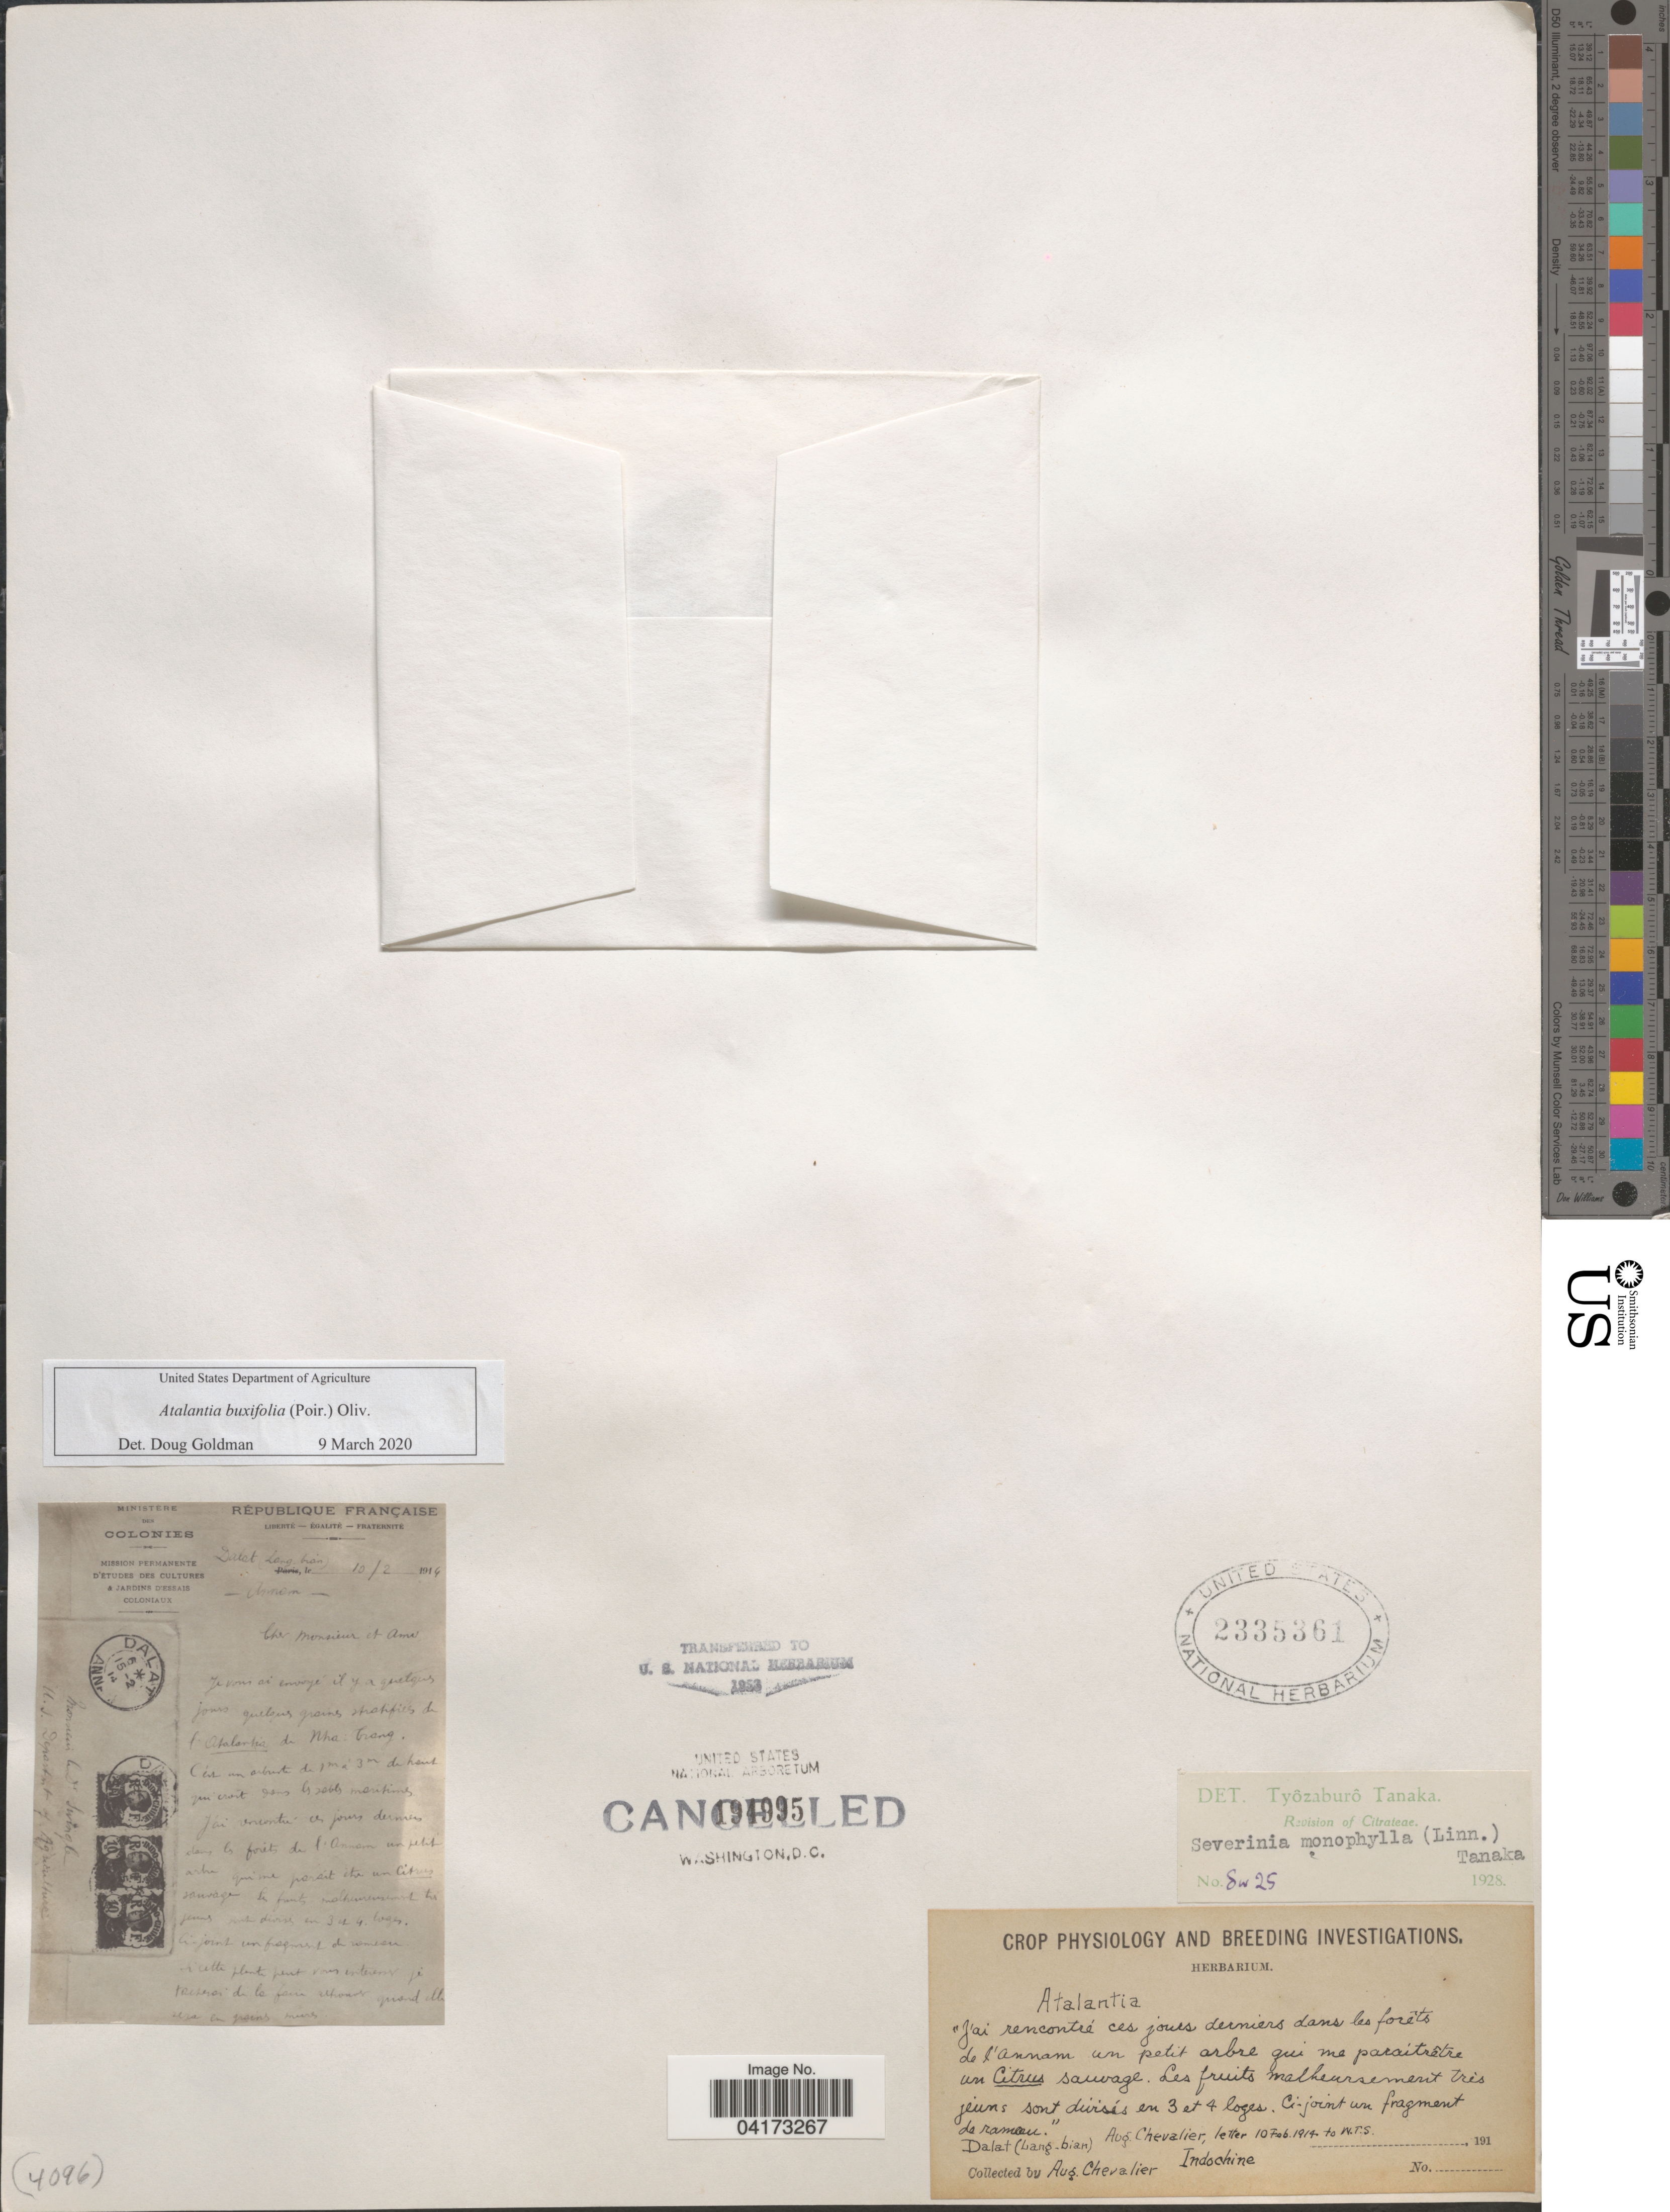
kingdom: Plantae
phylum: Tracheophyta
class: Magnoliopsida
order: Sapindales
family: Rutaceae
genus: Atalantia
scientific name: Atalantia buxifolia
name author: (Poir.) Oliv.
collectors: A. J. Chevalier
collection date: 1914-02-10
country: Vietnam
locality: Dalat (Lang-bian). Indochine.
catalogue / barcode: US 2335361